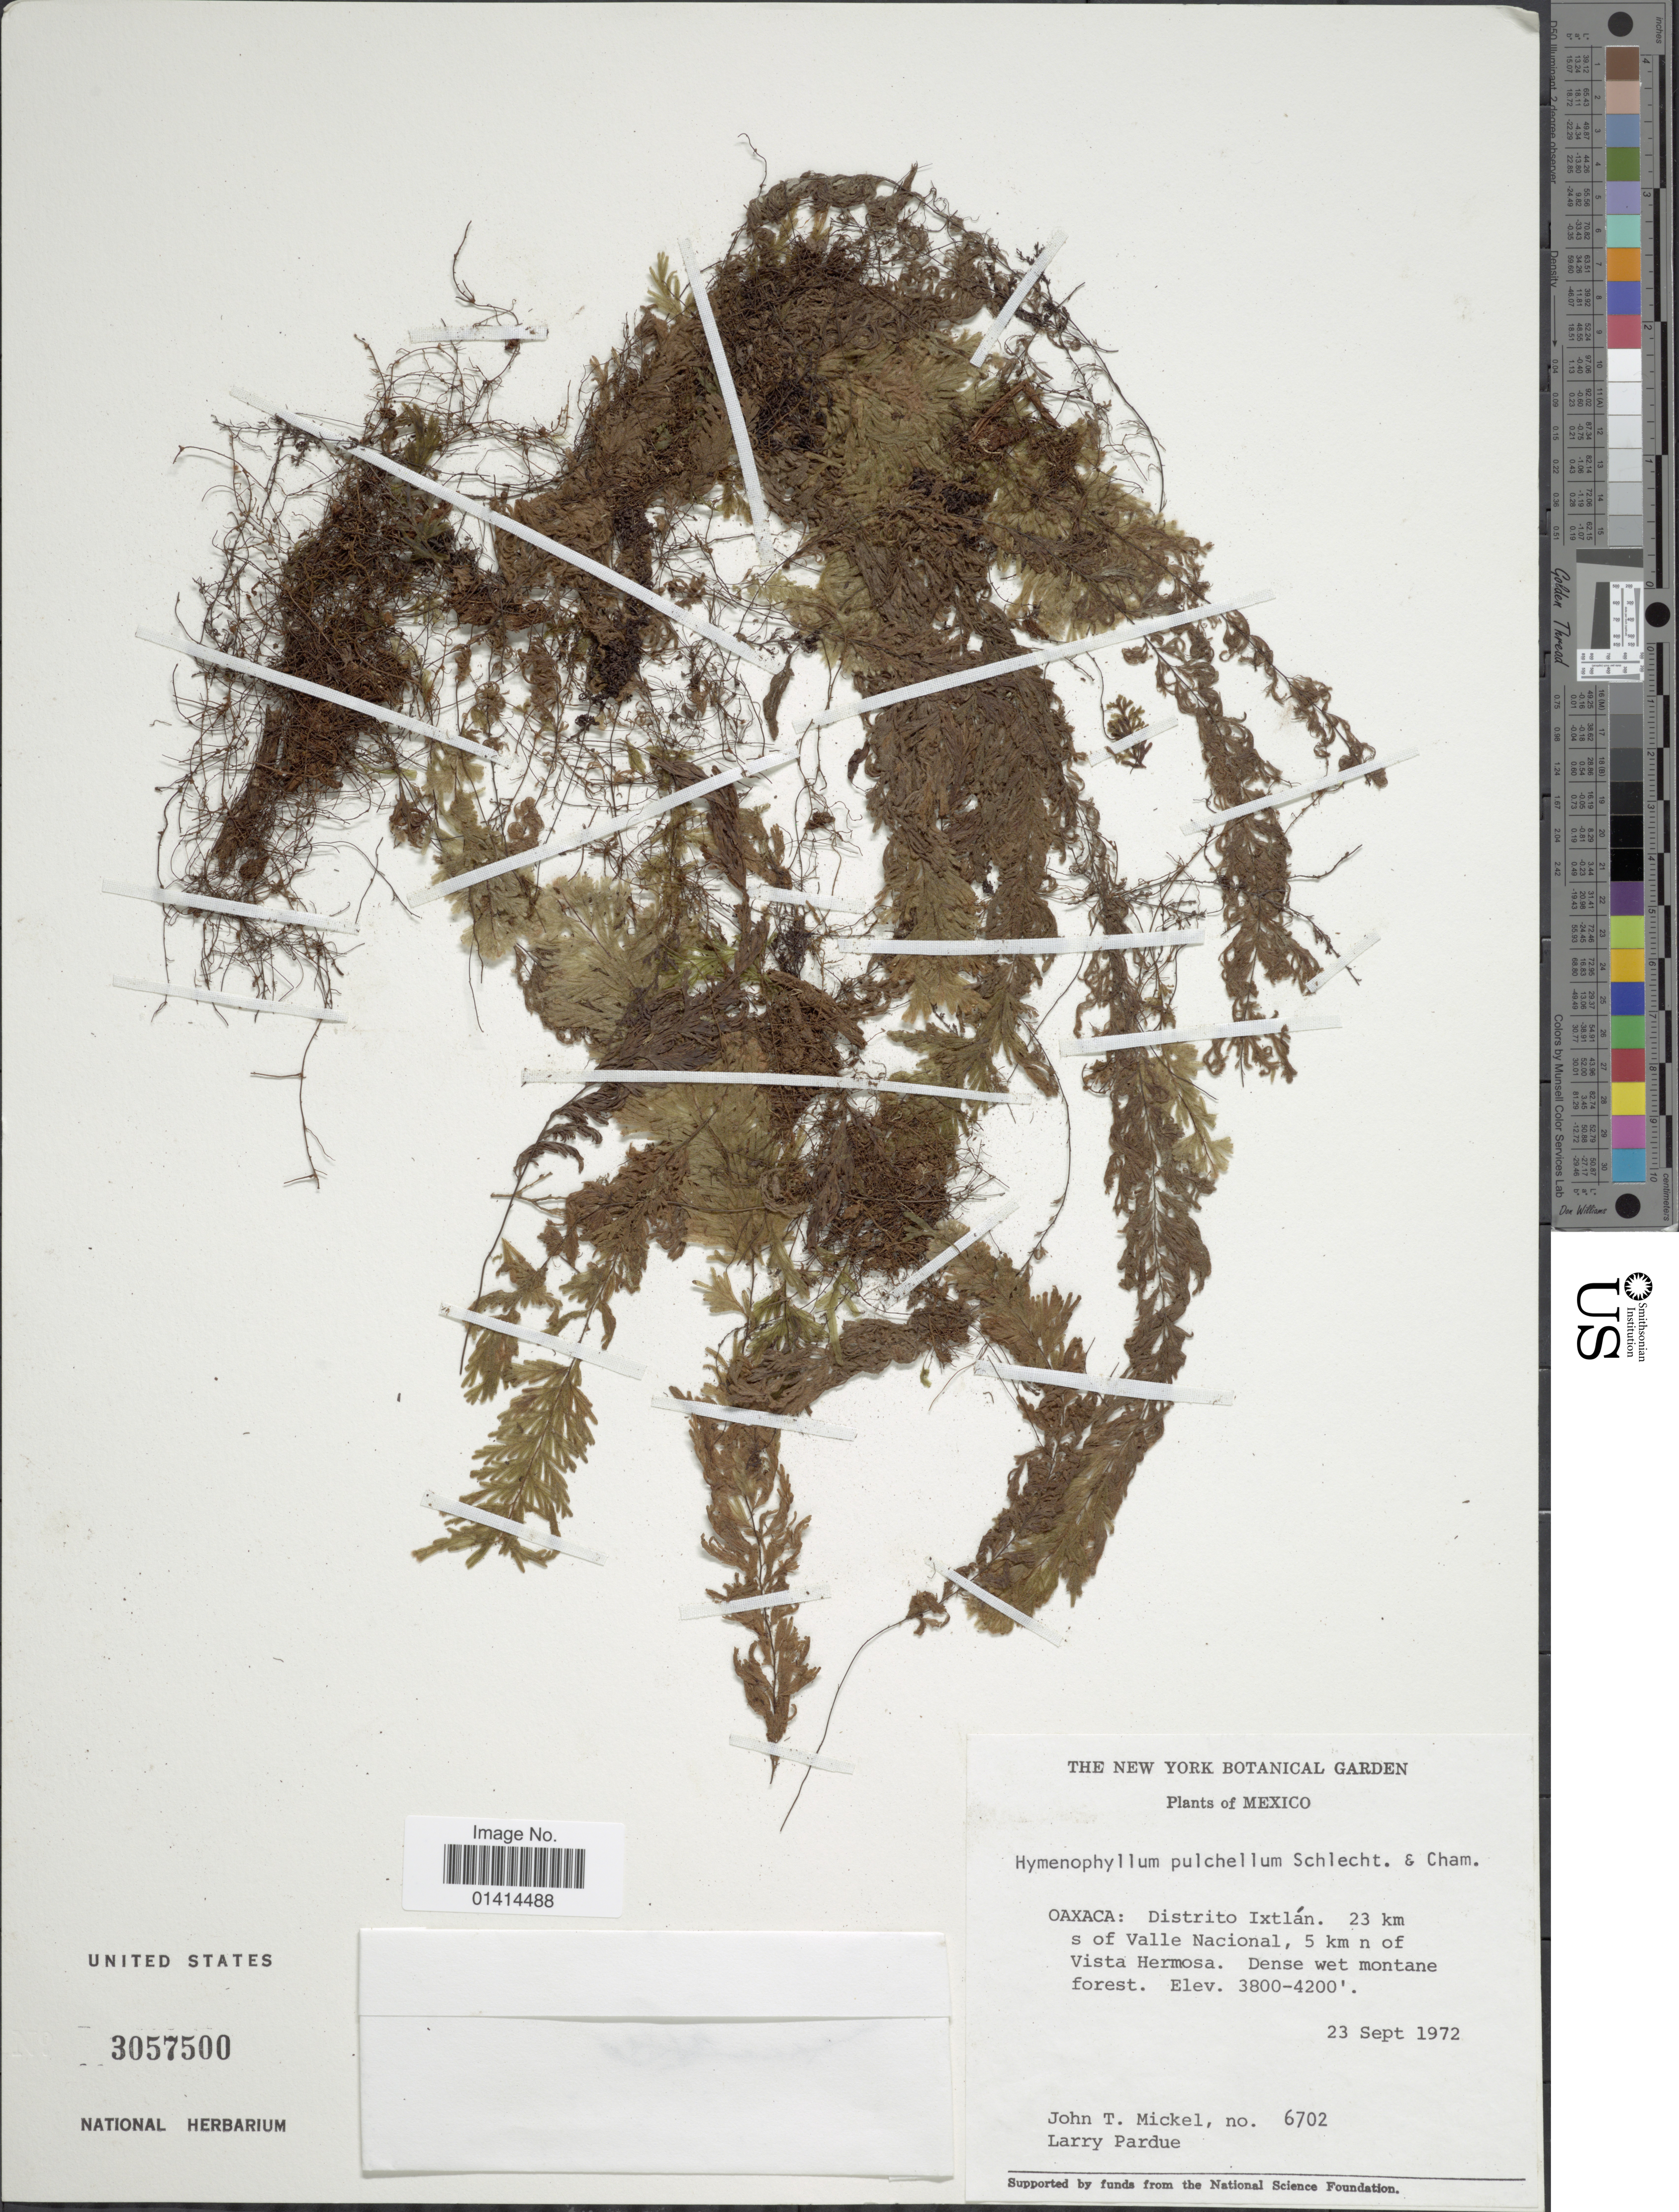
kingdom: Plantae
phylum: Tracheophyta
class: Polypodiopsida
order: Hymenophyllales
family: Hymenophyllaceae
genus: Hymenophyllum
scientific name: Hymenophyllum pulchellum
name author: Schltdl. & Cham.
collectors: J. T. Mickel & L. Pardue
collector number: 6702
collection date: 1972-09-23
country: Mexico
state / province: Oaxaca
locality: Distrito Ixtlán. 23 km s of Valle Nacional, 5 km n of Vista Hermosa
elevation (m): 1158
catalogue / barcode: US 3057500